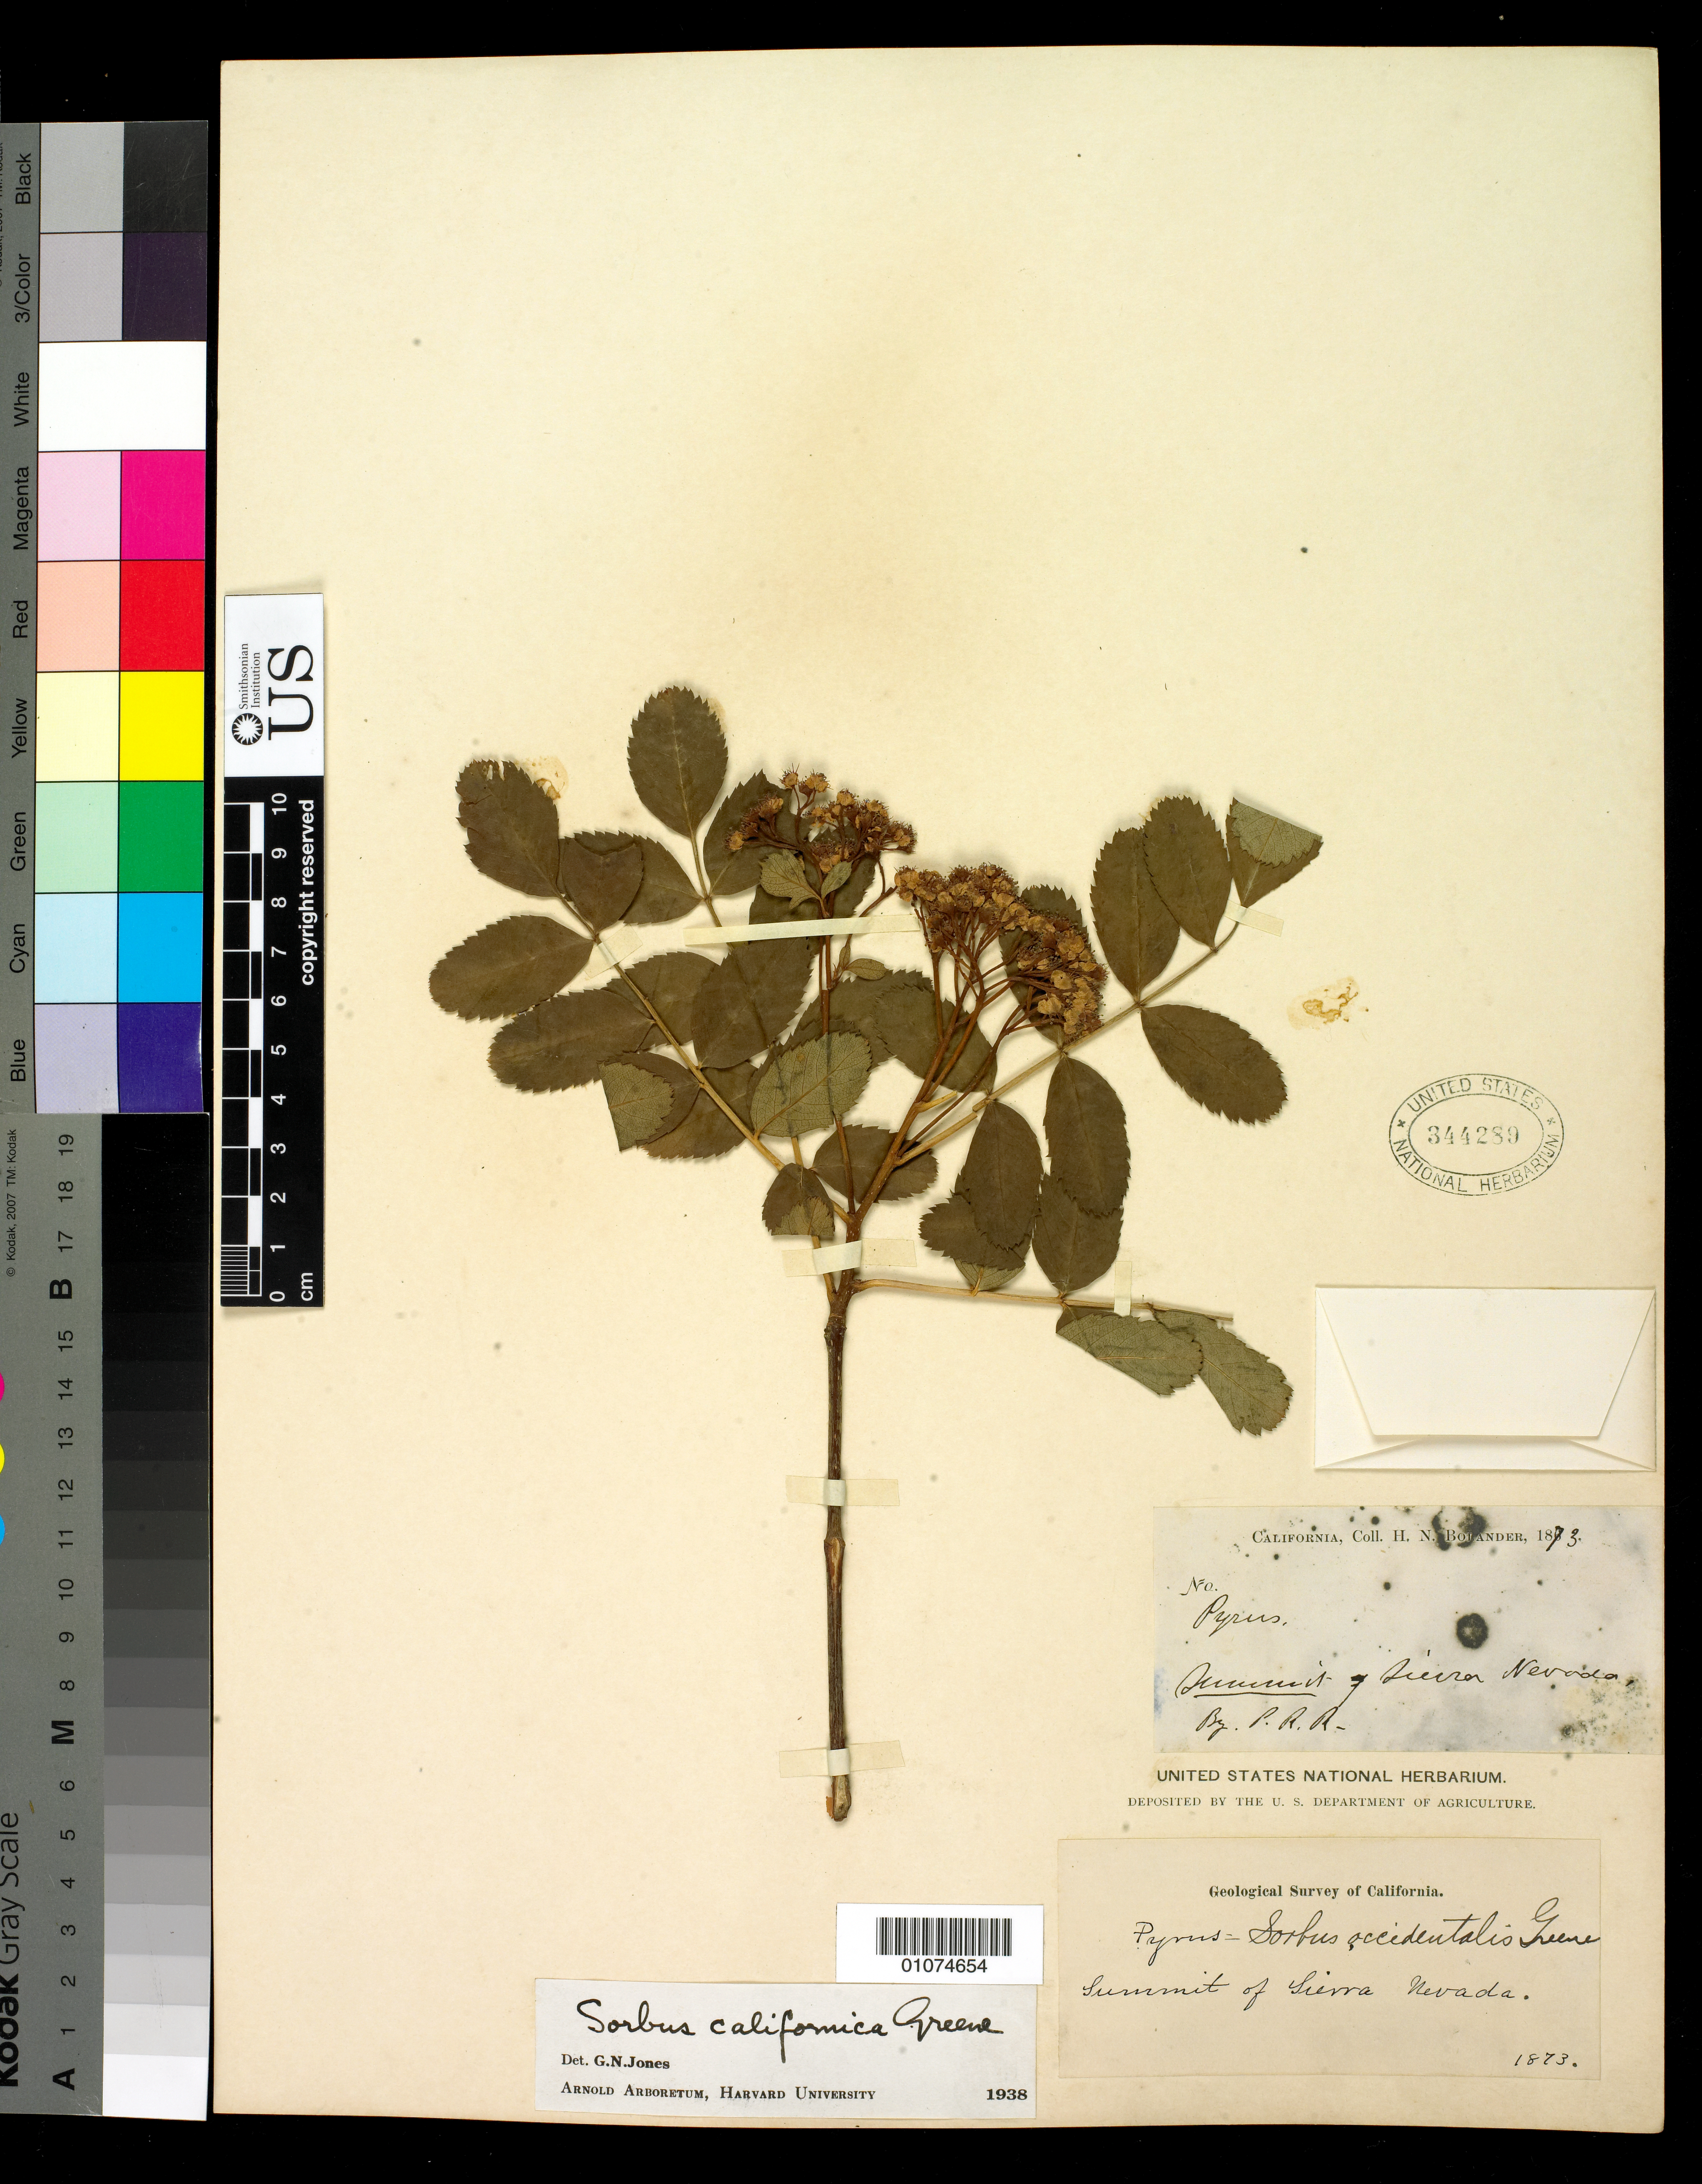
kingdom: Plantae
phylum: Tracheophyta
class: Magnoliopsida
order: Rosales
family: Rosaceae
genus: Sorbus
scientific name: Sorbus californica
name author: Greene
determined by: Jones, G. N.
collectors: H. Bolander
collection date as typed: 1873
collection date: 1873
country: United States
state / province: California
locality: Summit of Sierra Nevada